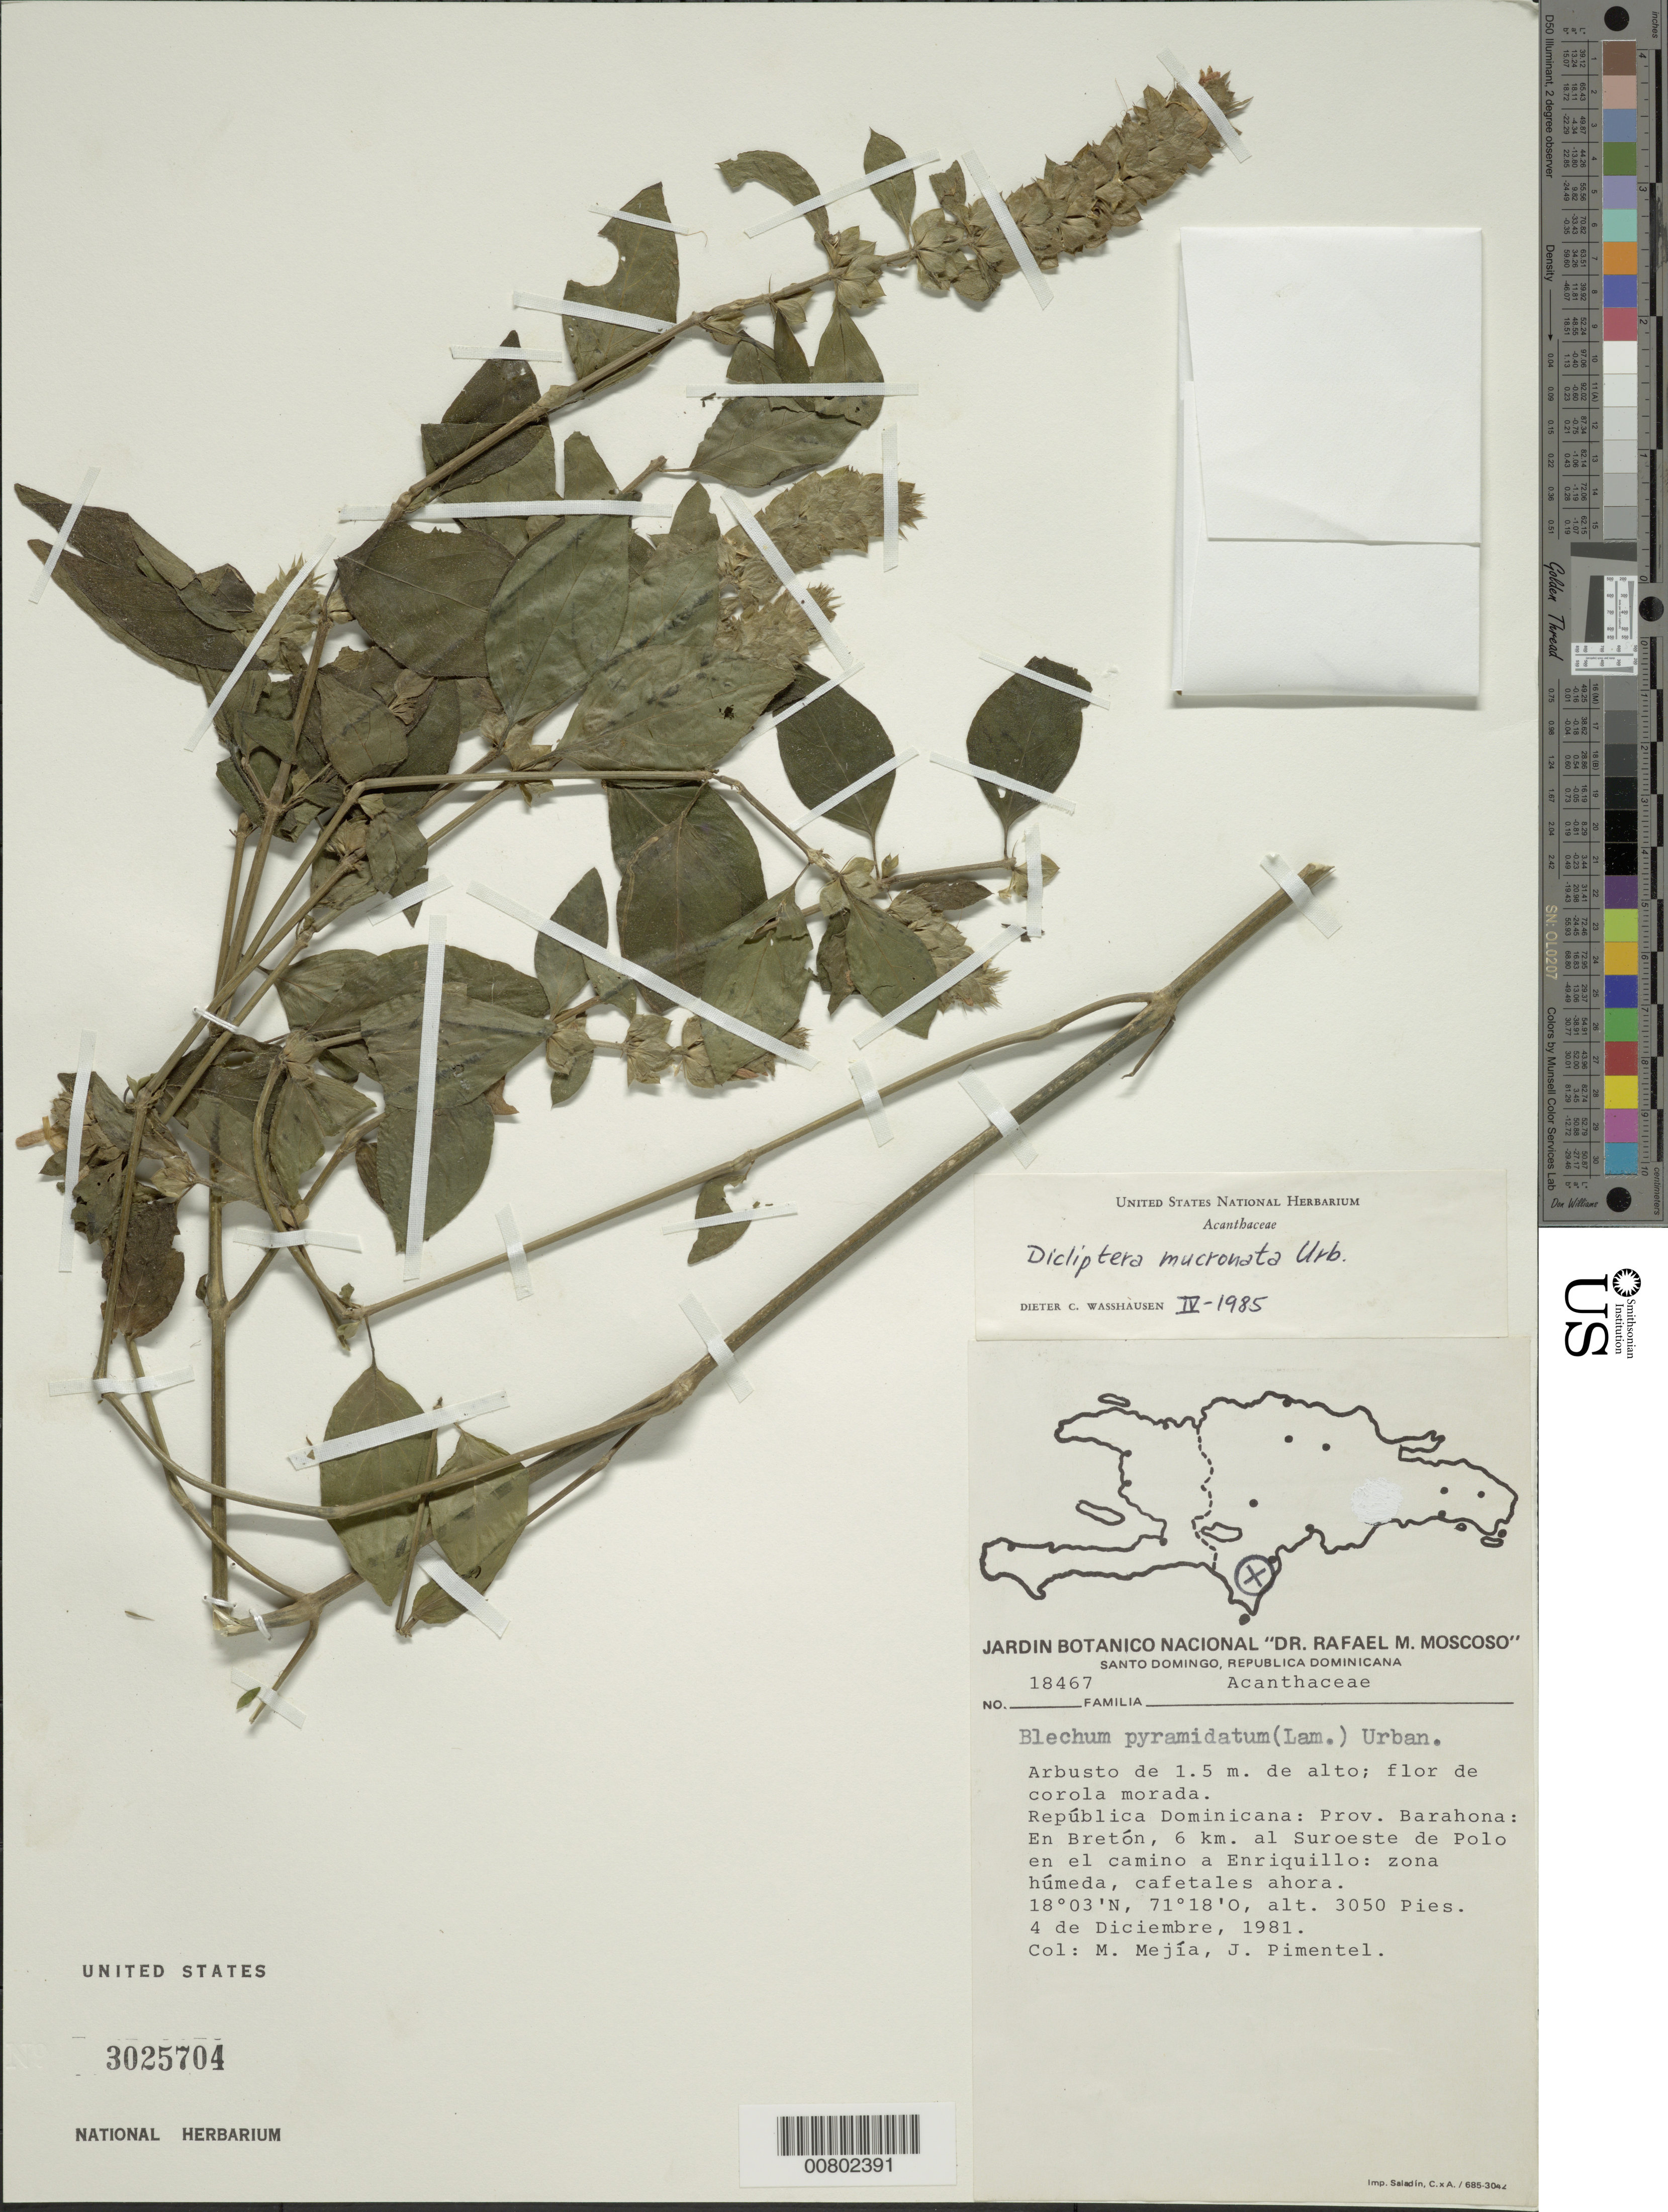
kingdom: Plantae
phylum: Tracheophyta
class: Magnoliopsida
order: Lamiales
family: Acanthaceae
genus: Dicliptera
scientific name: Dicliptera mucronata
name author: Urb.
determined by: Wasshausen, Dieter C., (BOT), Smithsonian Institution - National Museum of Natural History (UNITED STATES)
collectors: M. Mejia & J. Pimentel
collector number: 18467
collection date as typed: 04 Dec 1981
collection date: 1981-12-04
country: Dominican Republic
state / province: Barahona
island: Hispaniola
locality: En Bretón, 6 km al suroeste de Polo en el camino a Enriquillo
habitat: Zona húmedo, cafetales ahora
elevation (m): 930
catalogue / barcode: US 3025704